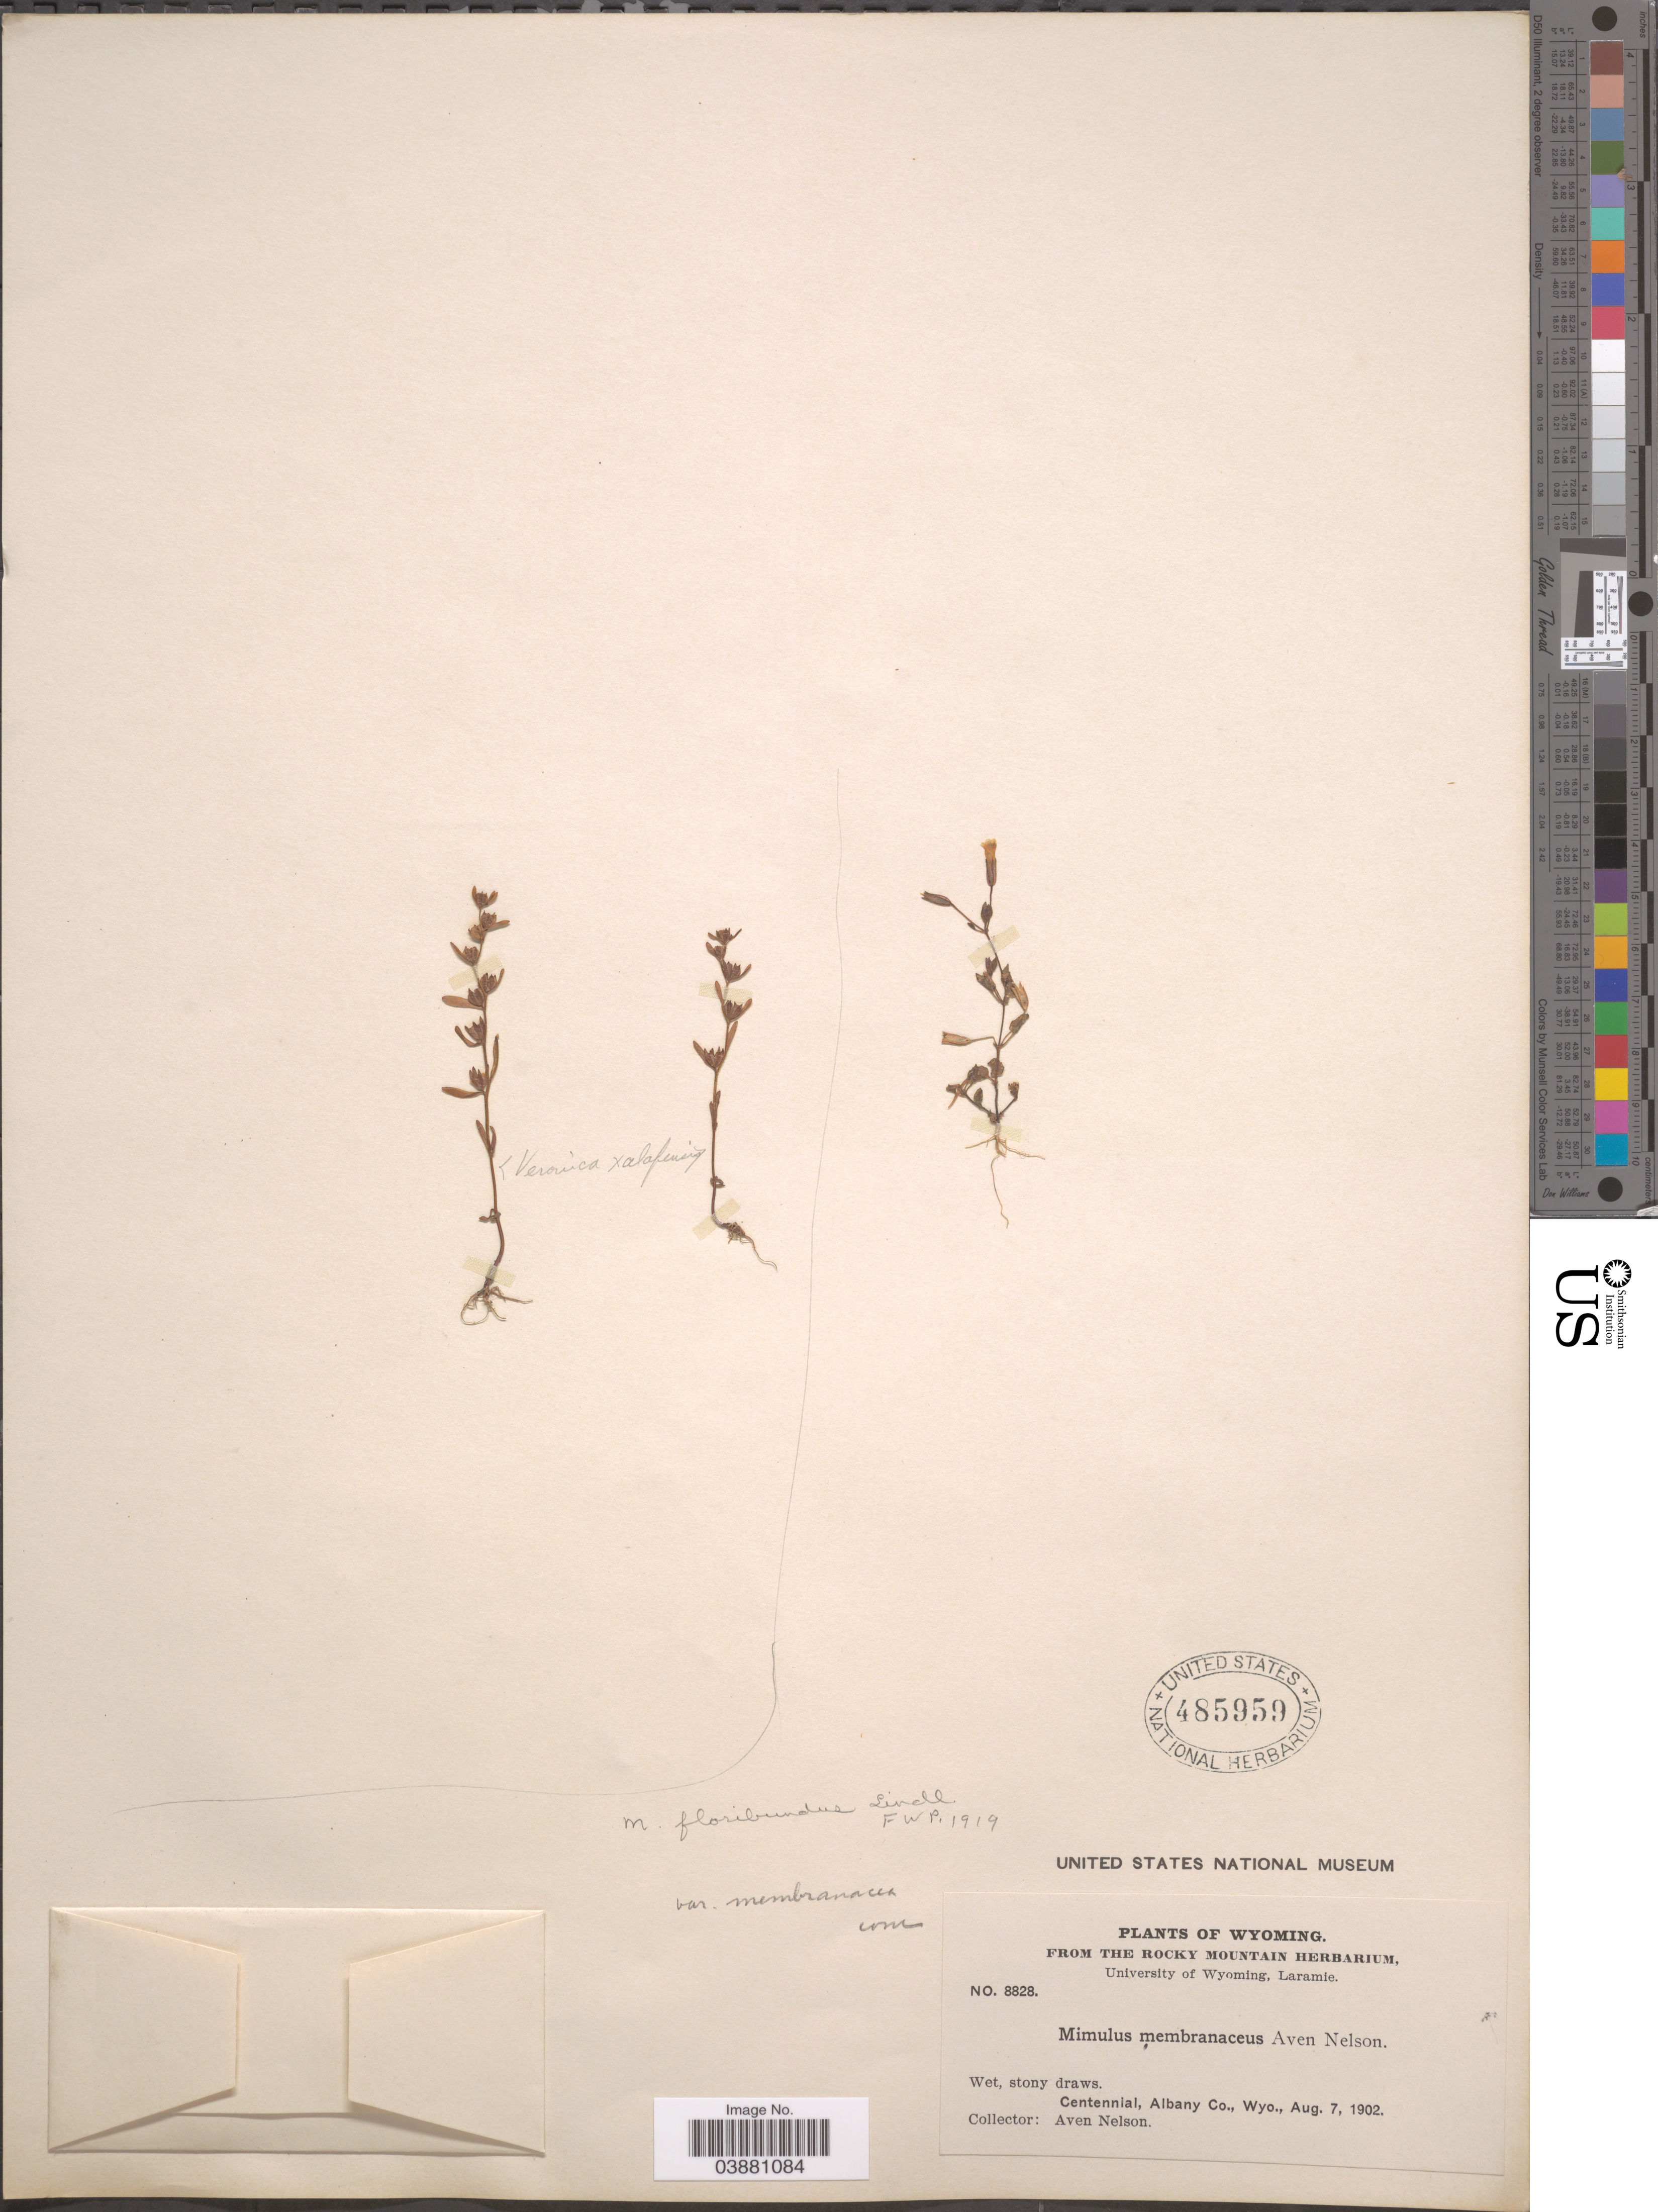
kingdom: Plantae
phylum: Tracheophyta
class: Magnoliopsida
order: Lamiales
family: Phrymaceae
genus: Mimulus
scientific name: Mimulus floribundus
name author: Douglas ex Lindl.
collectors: A. Nelson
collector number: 8828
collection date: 1902-08-07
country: United States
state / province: Wyoming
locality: Centennial, Albany Co.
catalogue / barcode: US 485959